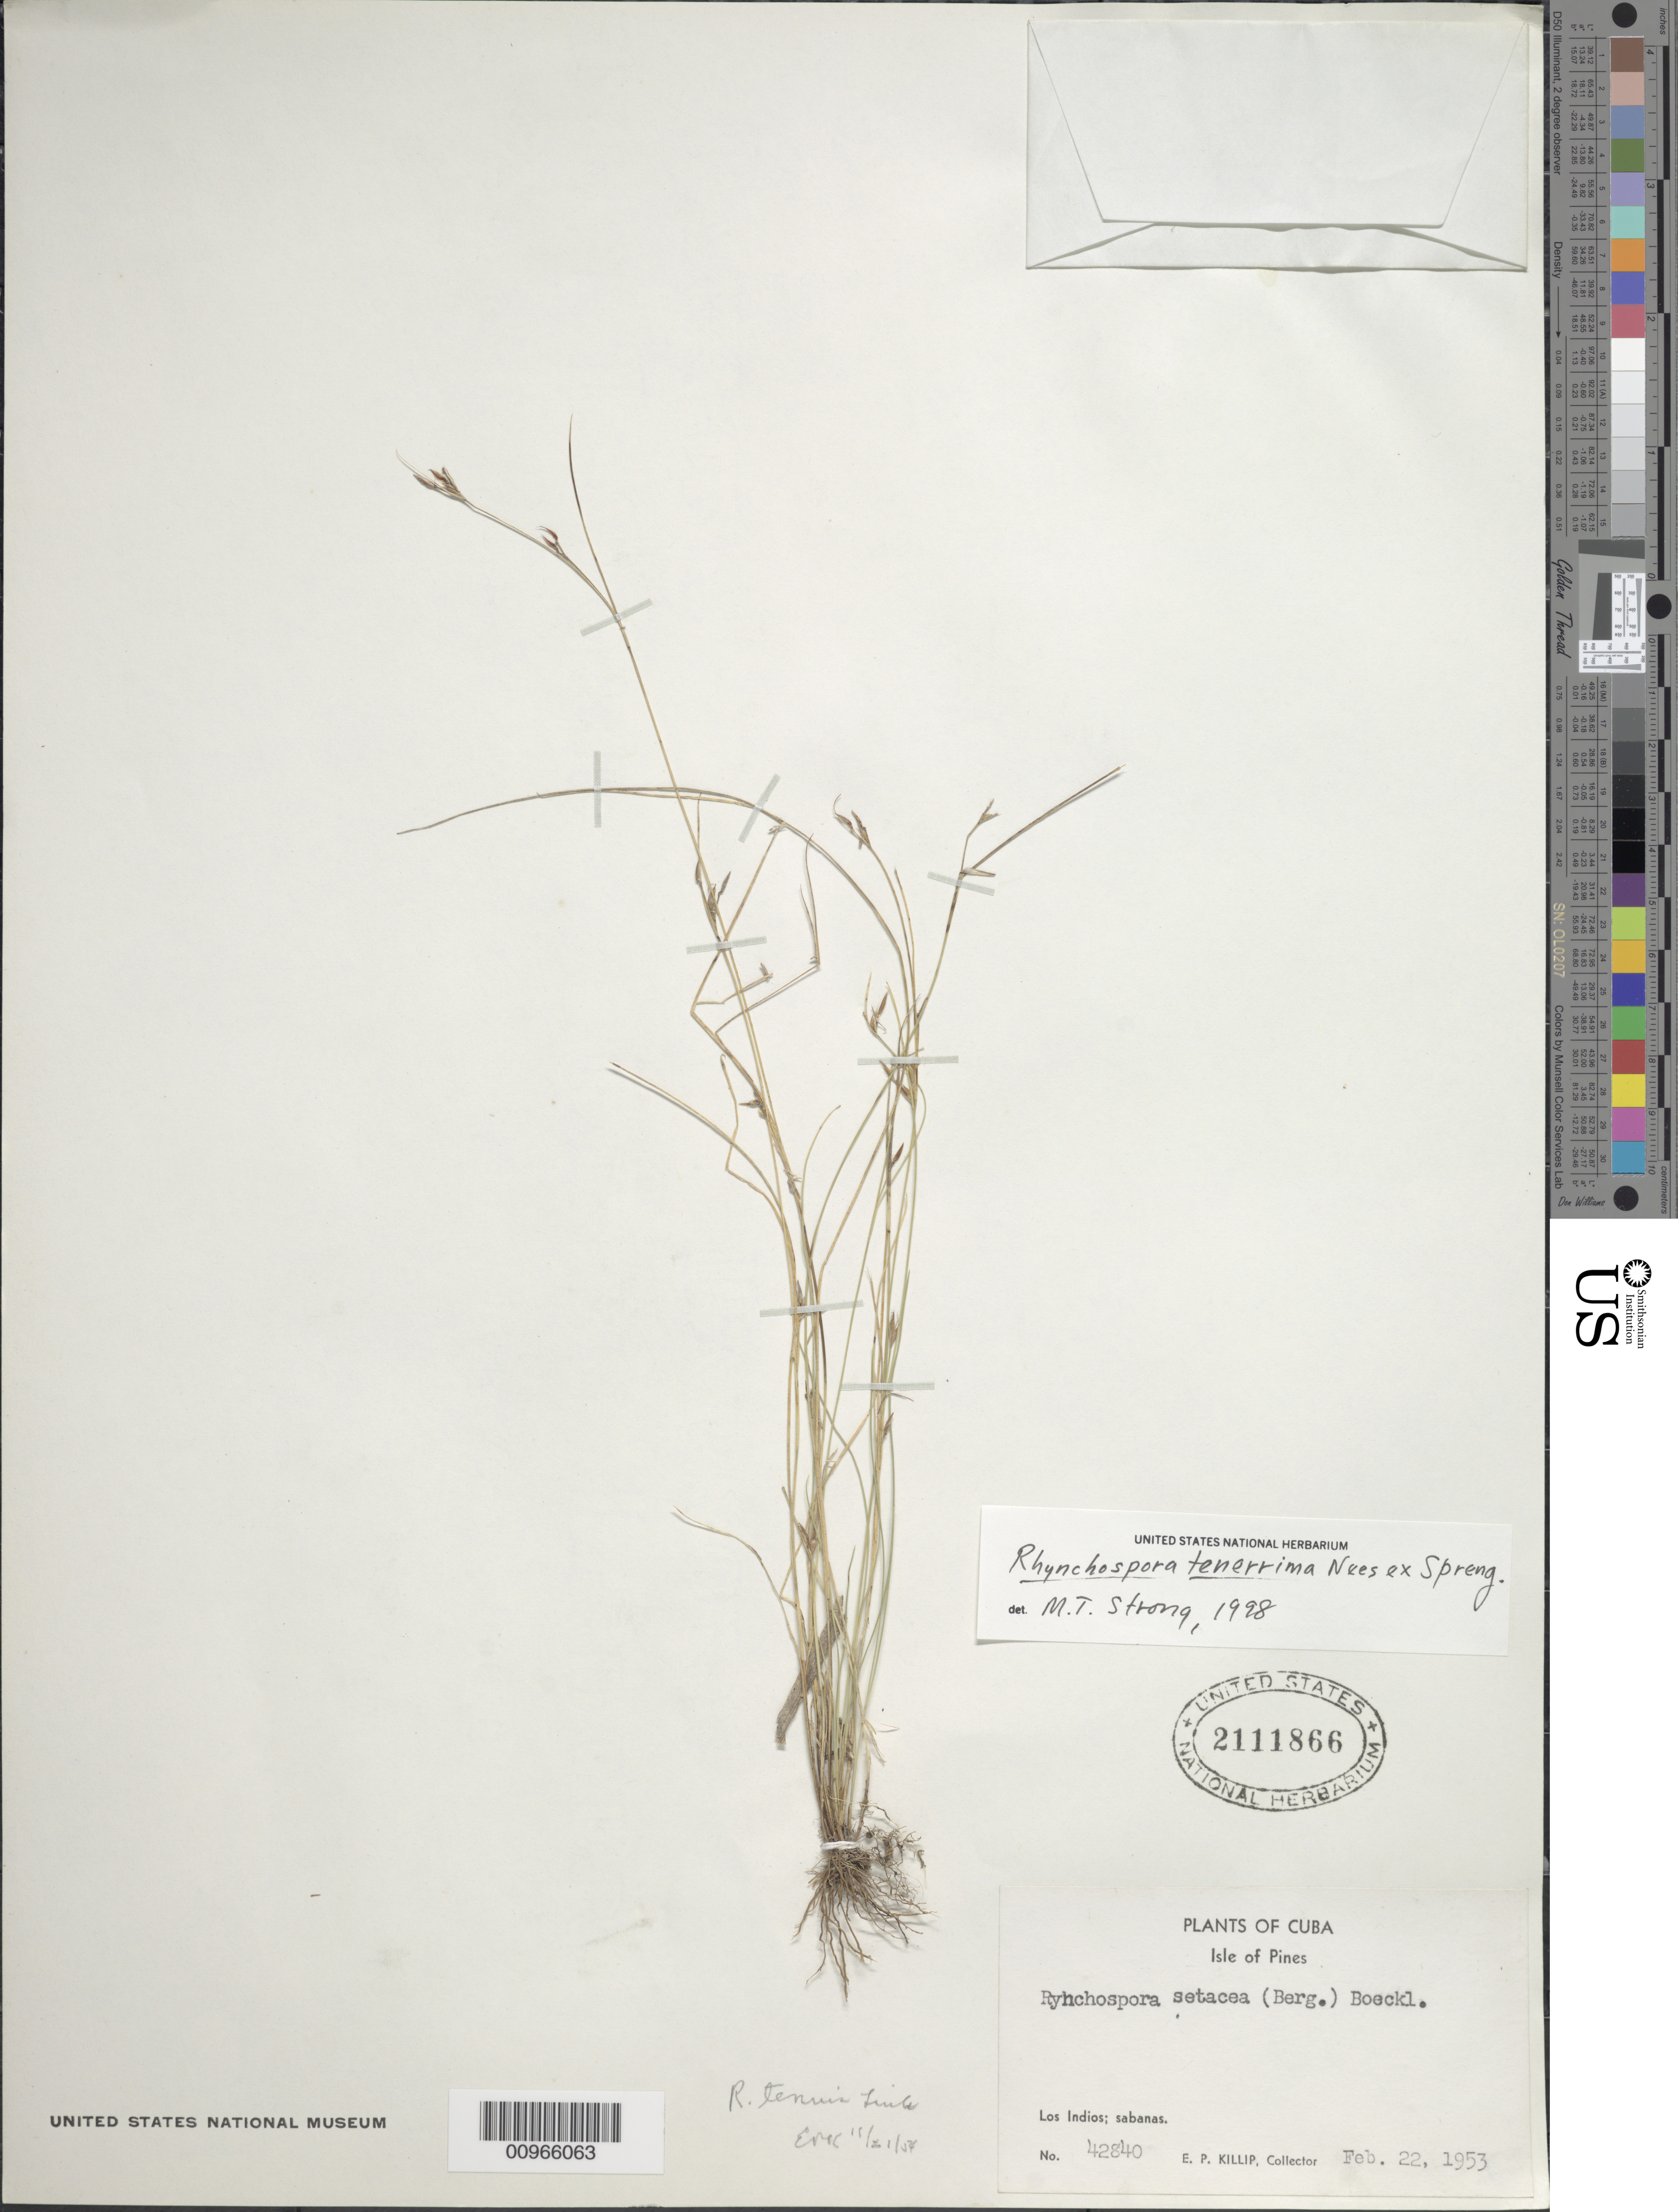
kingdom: Plantae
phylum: Tracheophyta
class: Liliopsida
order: Poales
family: Cyperaceae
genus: Rhynchospora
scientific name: Rhynchospora tenerrima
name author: Nees ex Spreng.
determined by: Strong, M. T., (US), Smithsonian Institution - National Museum of Natural History (UNITED STATES)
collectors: E. P. Killip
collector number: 42840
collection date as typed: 22 Feb 1953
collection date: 1953-02-22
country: Cuba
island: Isla de la Juventud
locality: Los Indios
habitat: Sabanas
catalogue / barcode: US 2111866